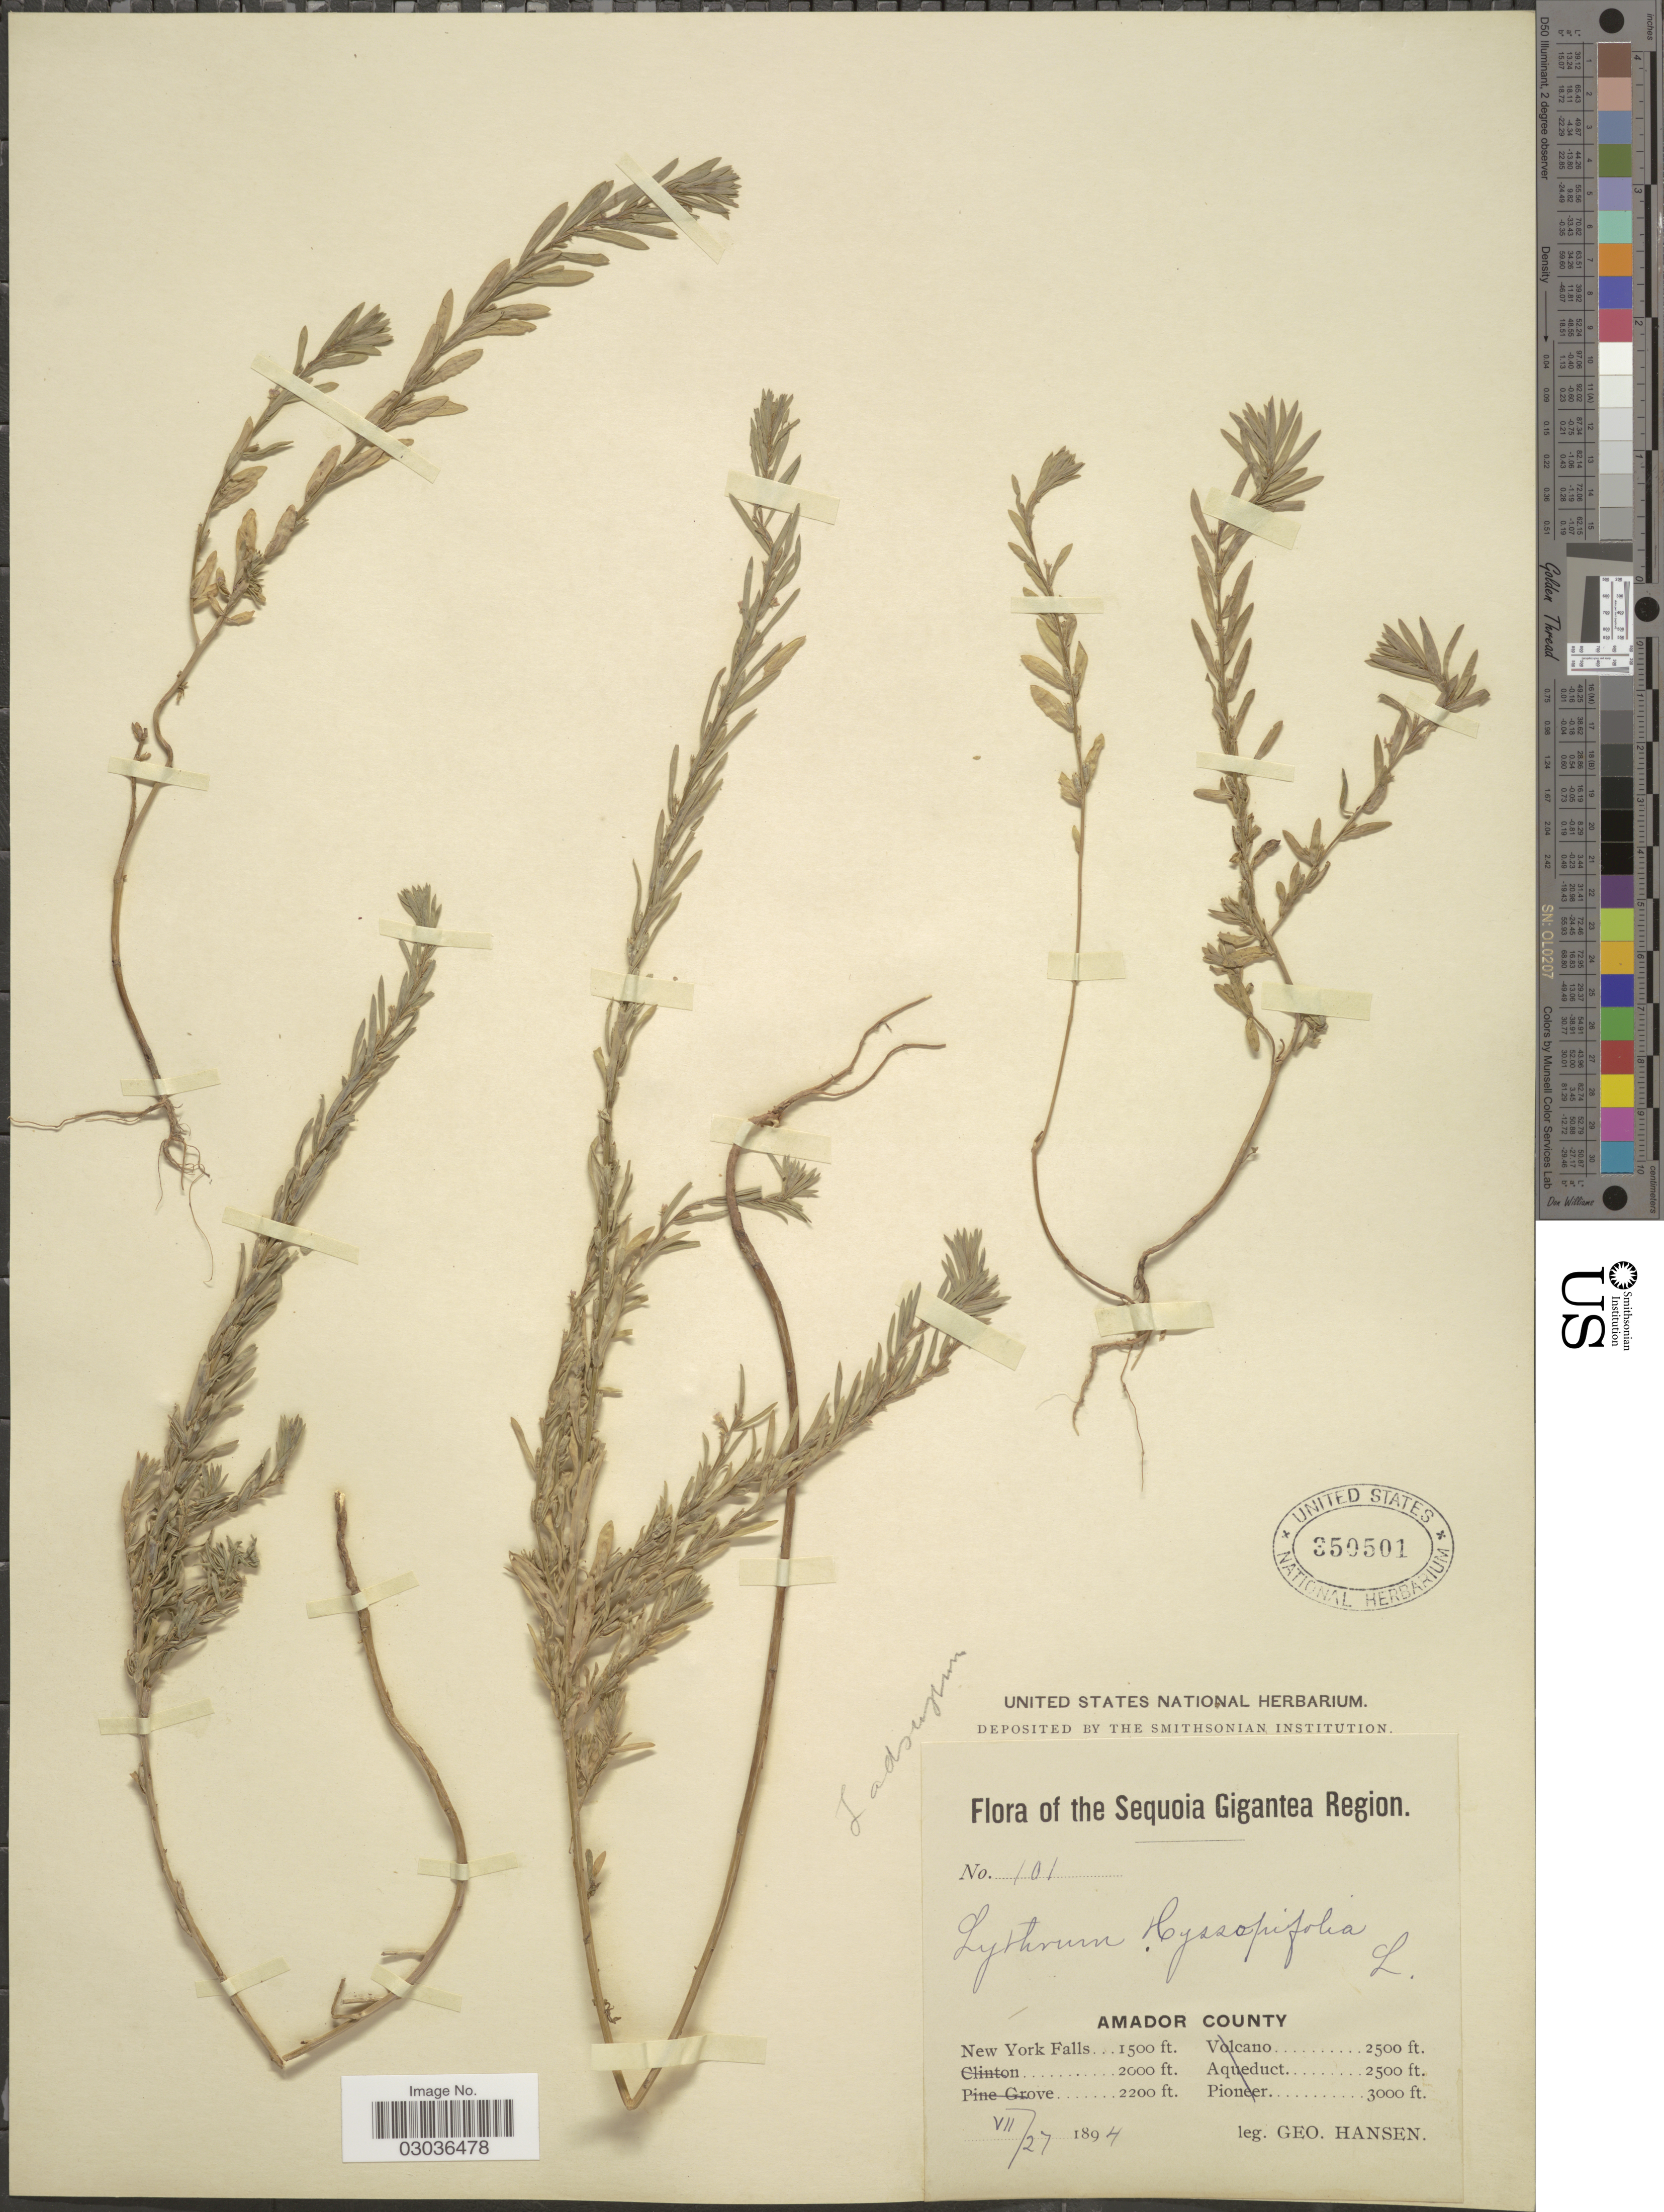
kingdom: Plantae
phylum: Tracheophyta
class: Magnoliopsida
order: Myrtales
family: Lythraceae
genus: Lythrum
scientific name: Lythrum adsurgens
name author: Greene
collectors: G. Hansen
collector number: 101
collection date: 1894-07-27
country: United States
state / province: California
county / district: Amador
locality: Sequoia Gigantea Region. Amador County. New York Falls.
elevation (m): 457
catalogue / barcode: US 350501